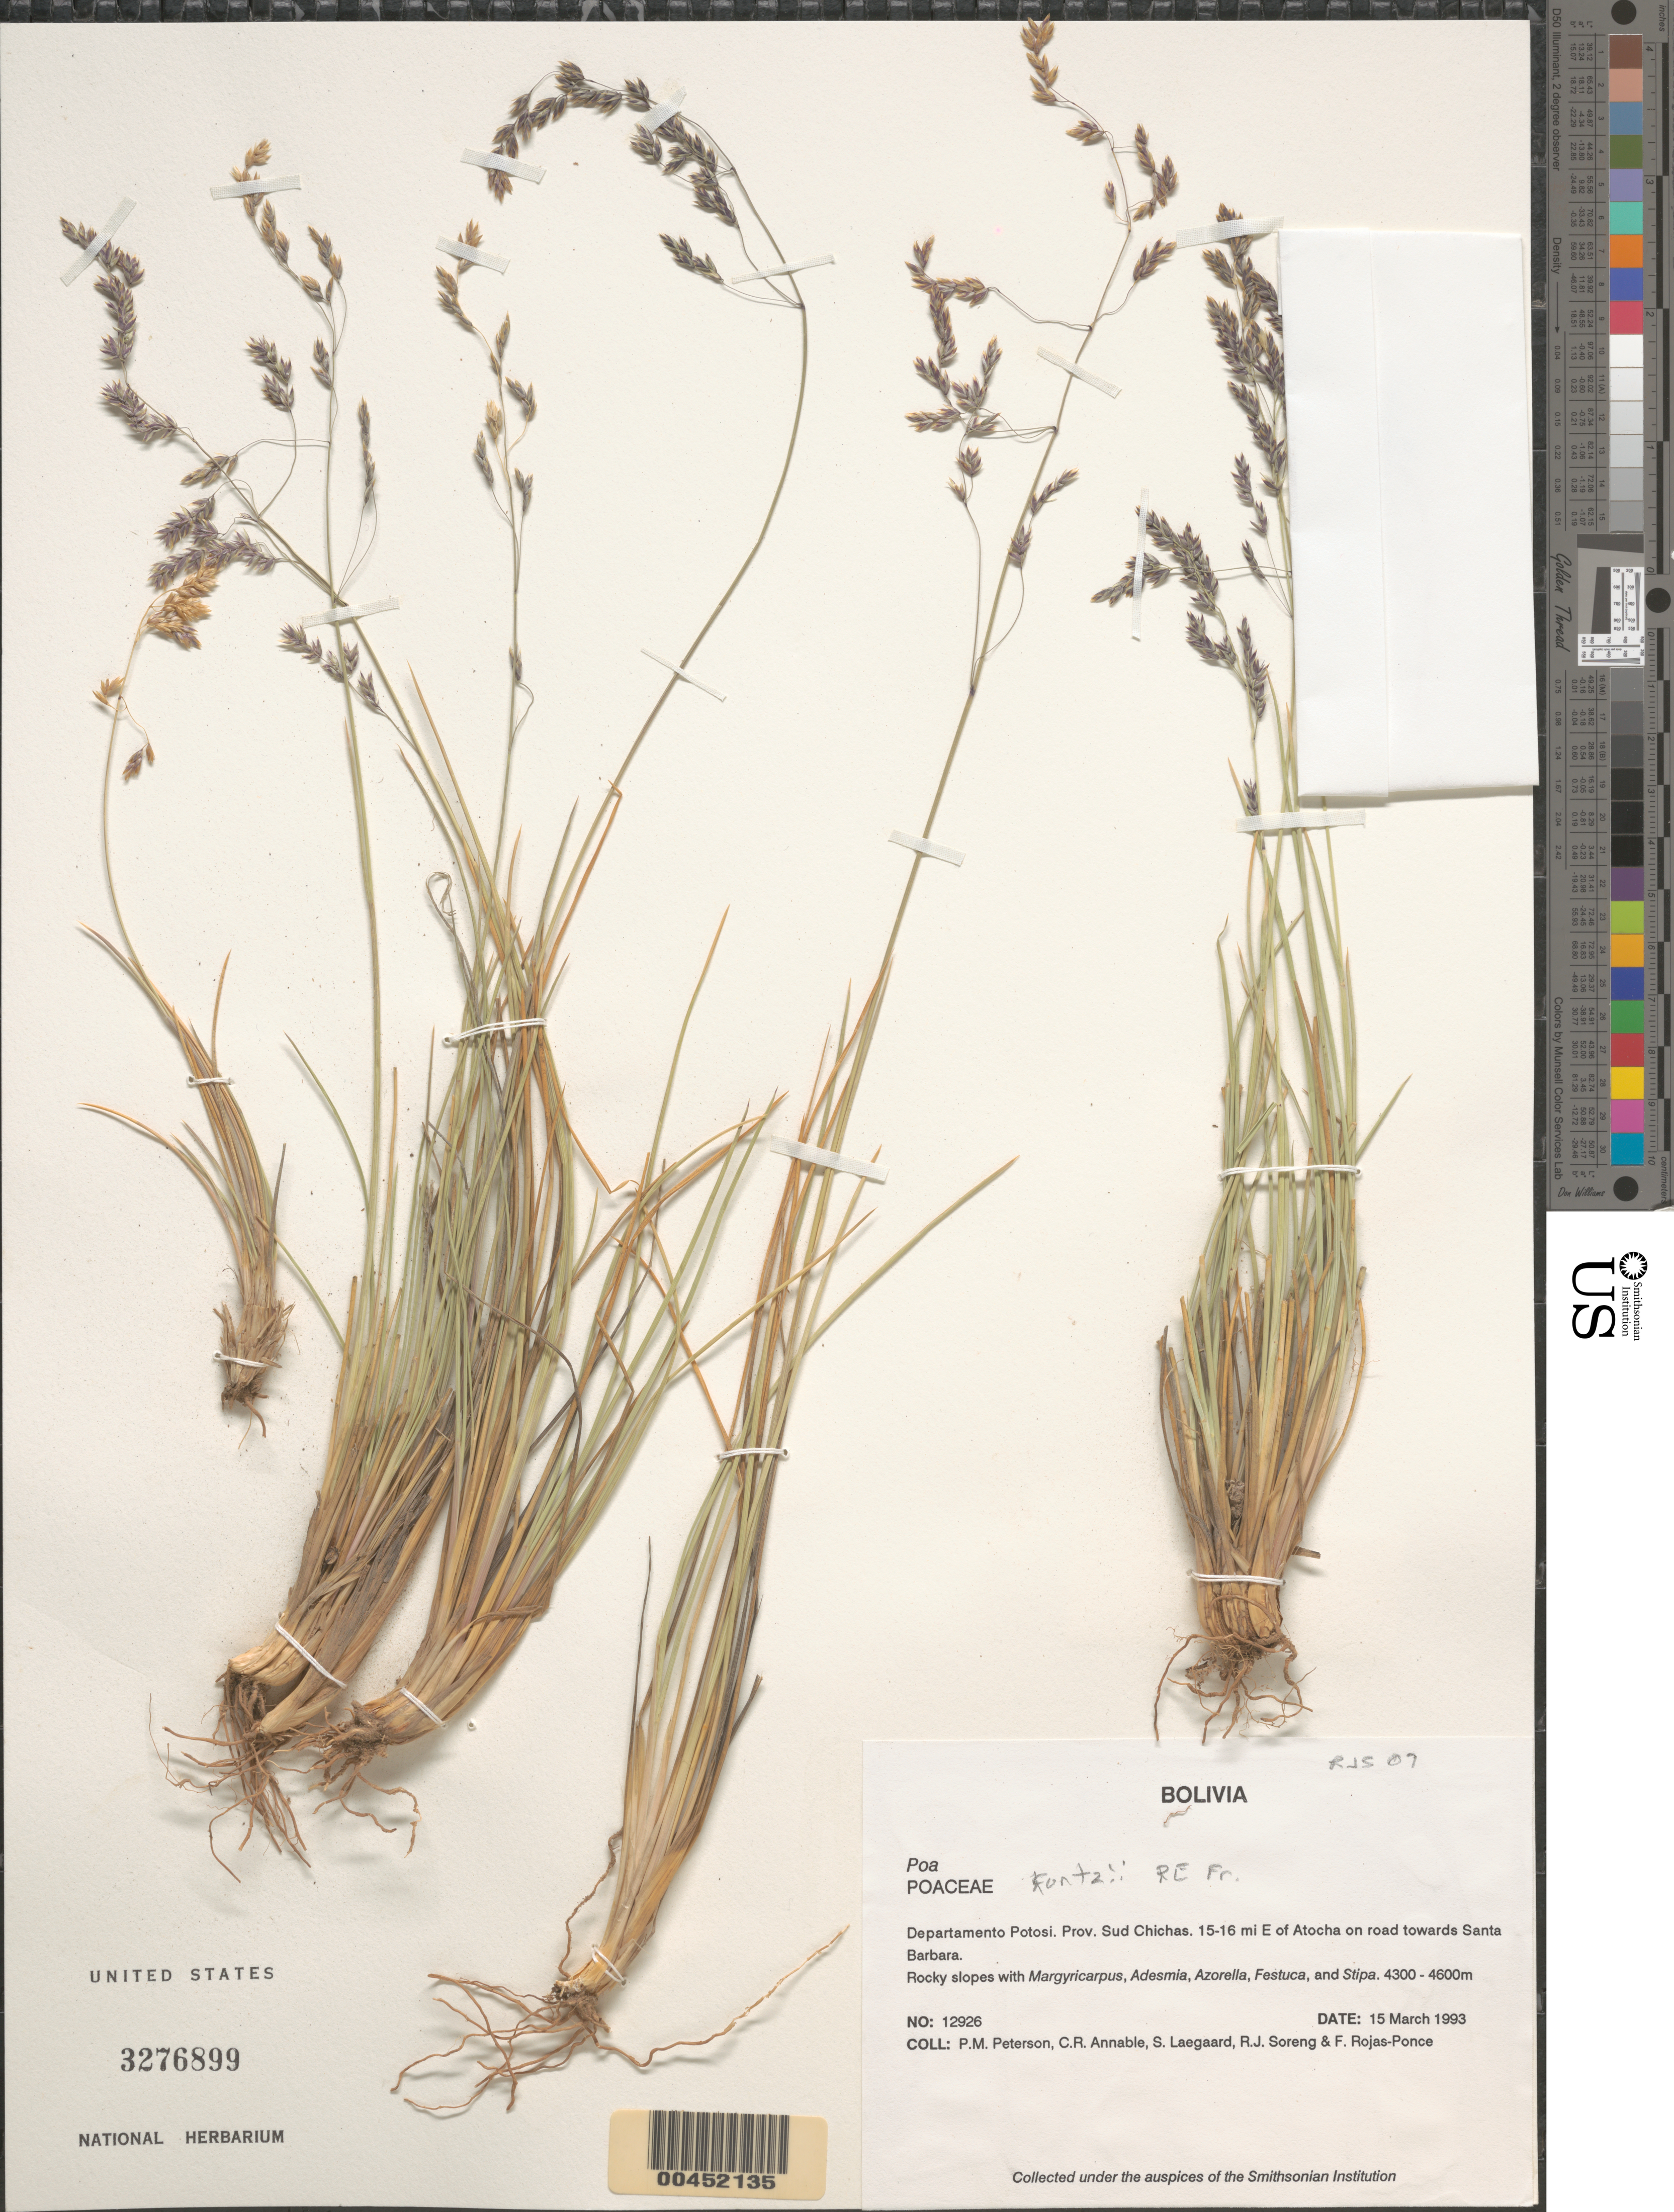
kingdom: Plantae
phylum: Tracheophyta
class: Liliopsida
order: Poales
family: Poaceae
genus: Poa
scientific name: Poa kurtzii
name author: R.E. Fr.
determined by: Soreng, Robert J., Research Associate (BOT), Smithsonian Institution - National Museum of Natural History (UNITED STATES)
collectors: P. M. Peterson, C. R. Annable, S. Lægaard, R. J. Soreng & F. Rojas-Ponce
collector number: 12926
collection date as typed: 15 Mar 1993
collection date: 1993-03-15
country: Bolivia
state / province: Potosí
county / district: Sud Chichas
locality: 15-16 mi E of Atocha on road towards Santa Barbara.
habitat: Rocky slopes with Margyricarpus, Adesmia, Azorella, Festuca, and Stipa.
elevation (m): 4300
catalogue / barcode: US 3276899